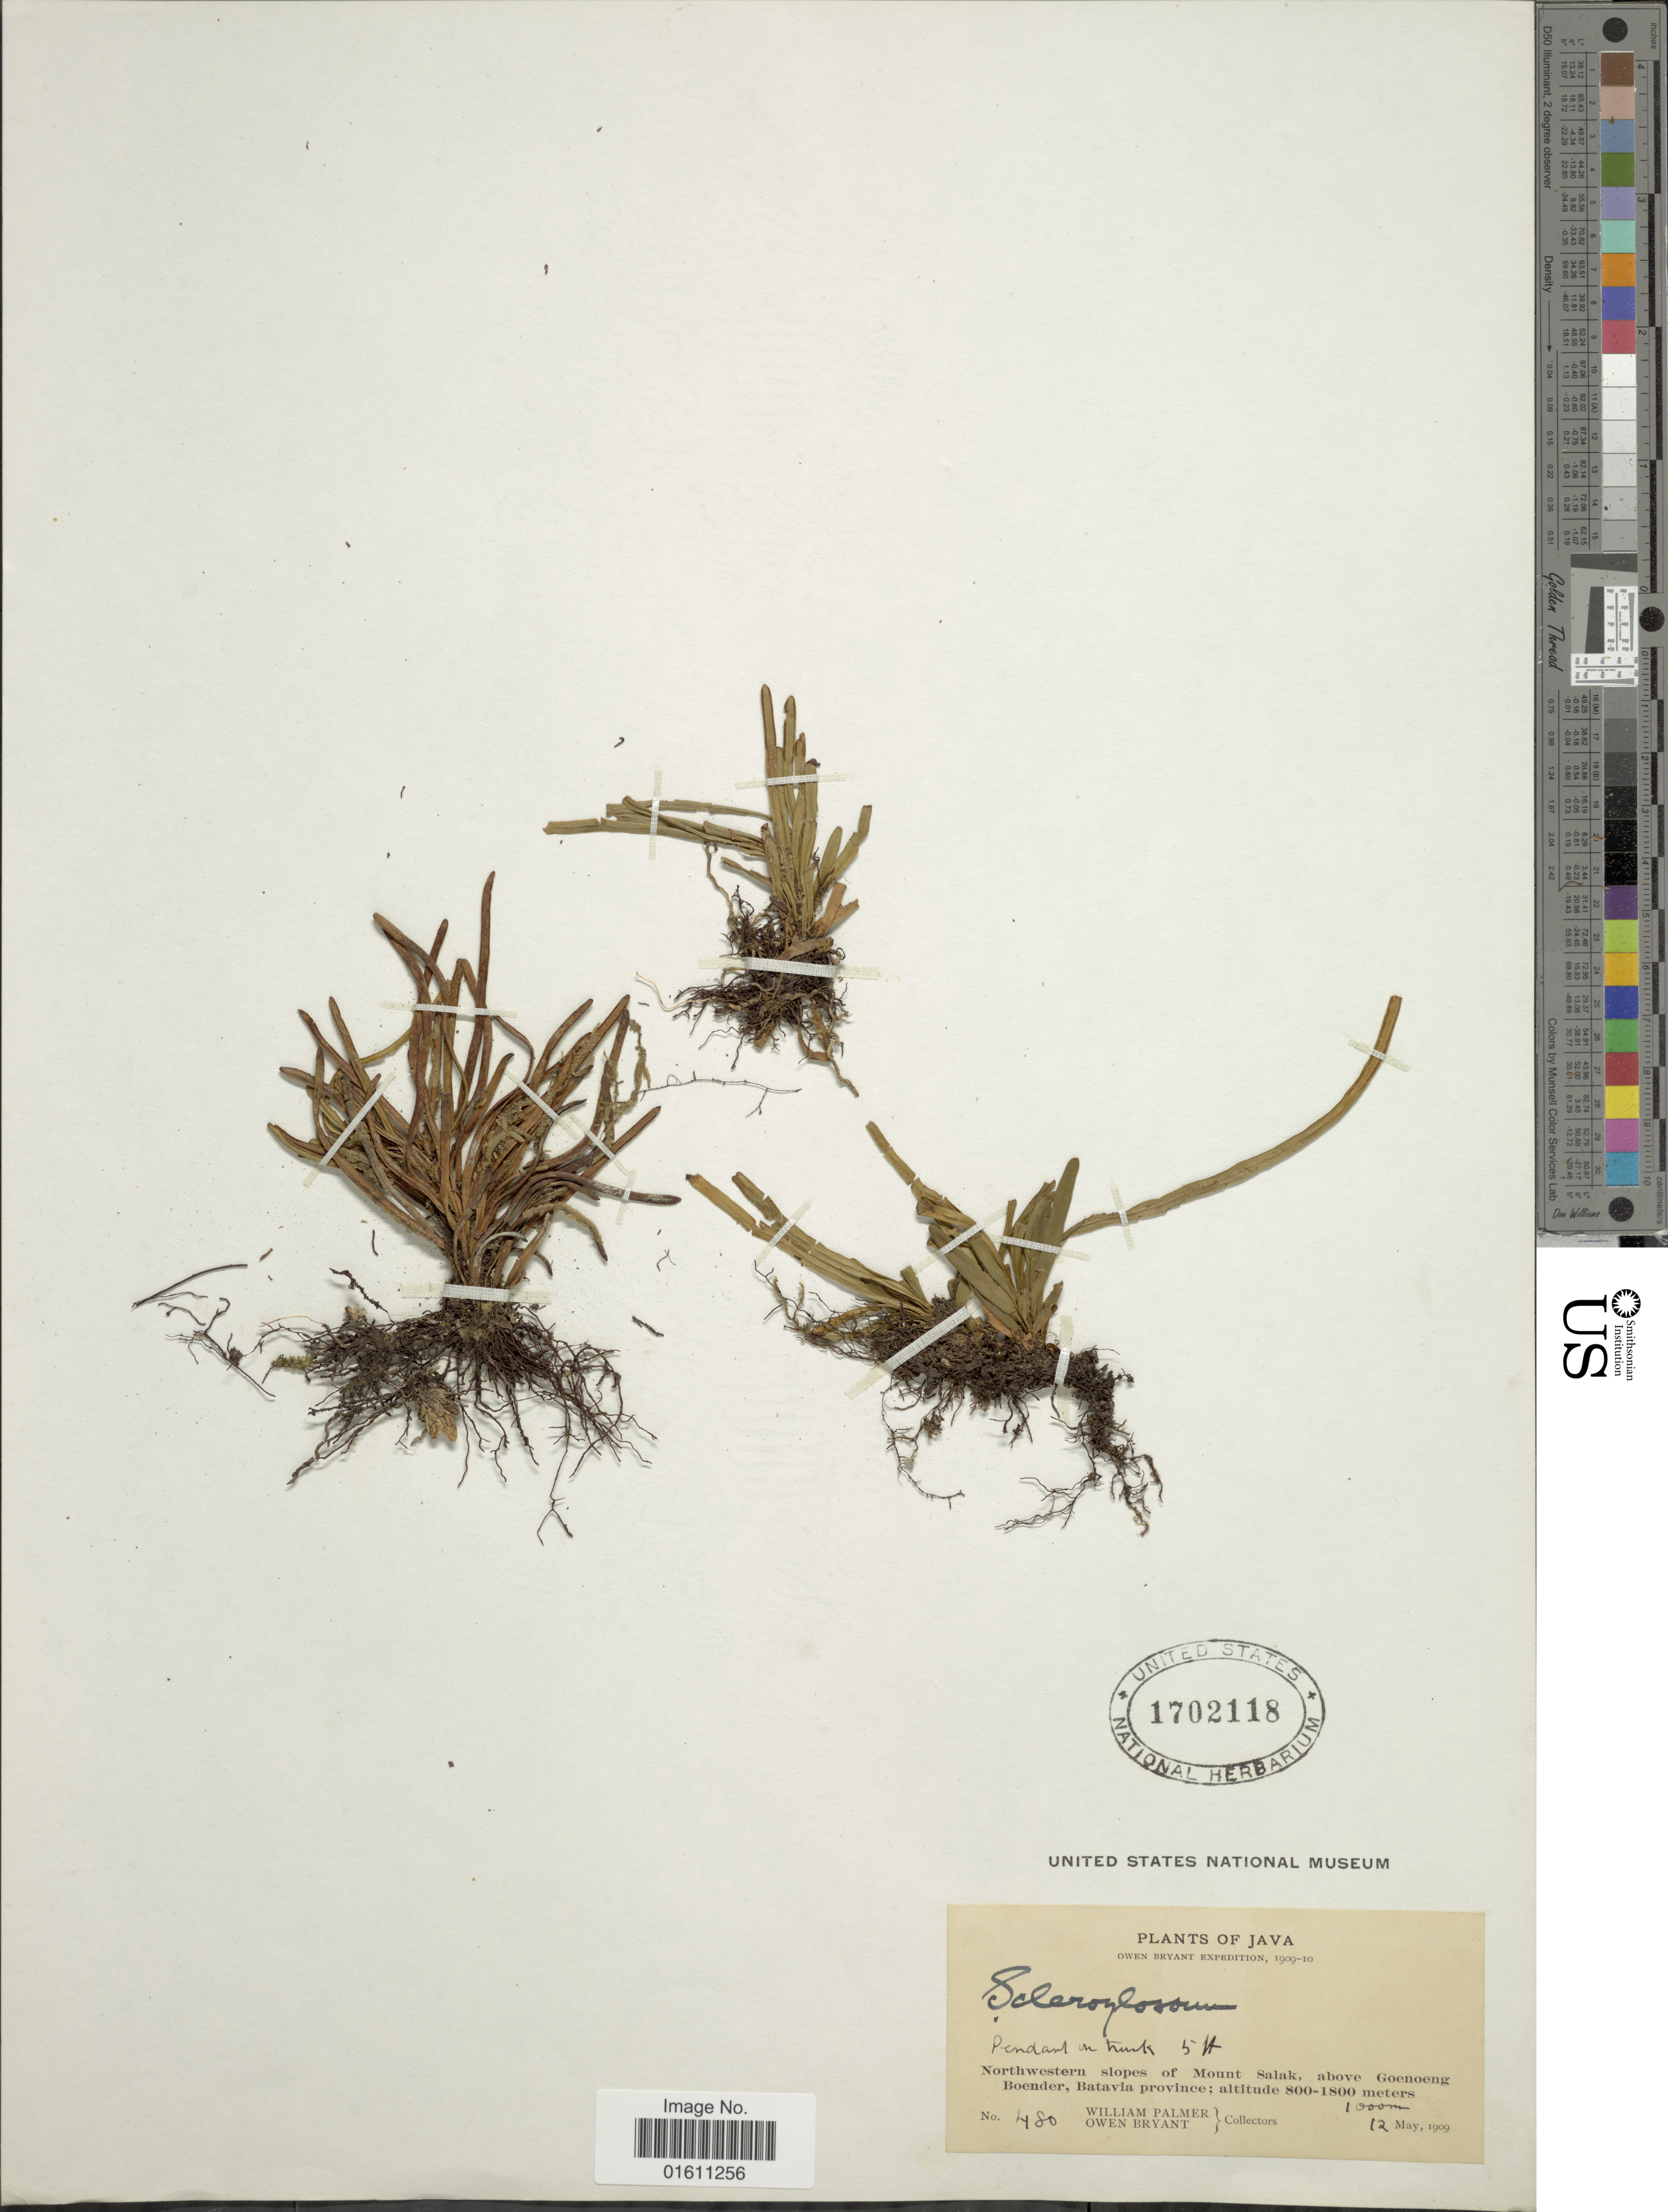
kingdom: Plantae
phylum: Tracheophyta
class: Polypodiopsida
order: Polypodiales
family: Polypodiaceae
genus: Scleroglossum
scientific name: Scleroglossum sp.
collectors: W. Palmer & O. Bryant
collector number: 480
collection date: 1909-05-12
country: Indonesia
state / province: Java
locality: Java, Northwestern slopes of Mount Salak, above Goenoeng Boender, Batavia province.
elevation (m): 1000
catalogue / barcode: US 1702118